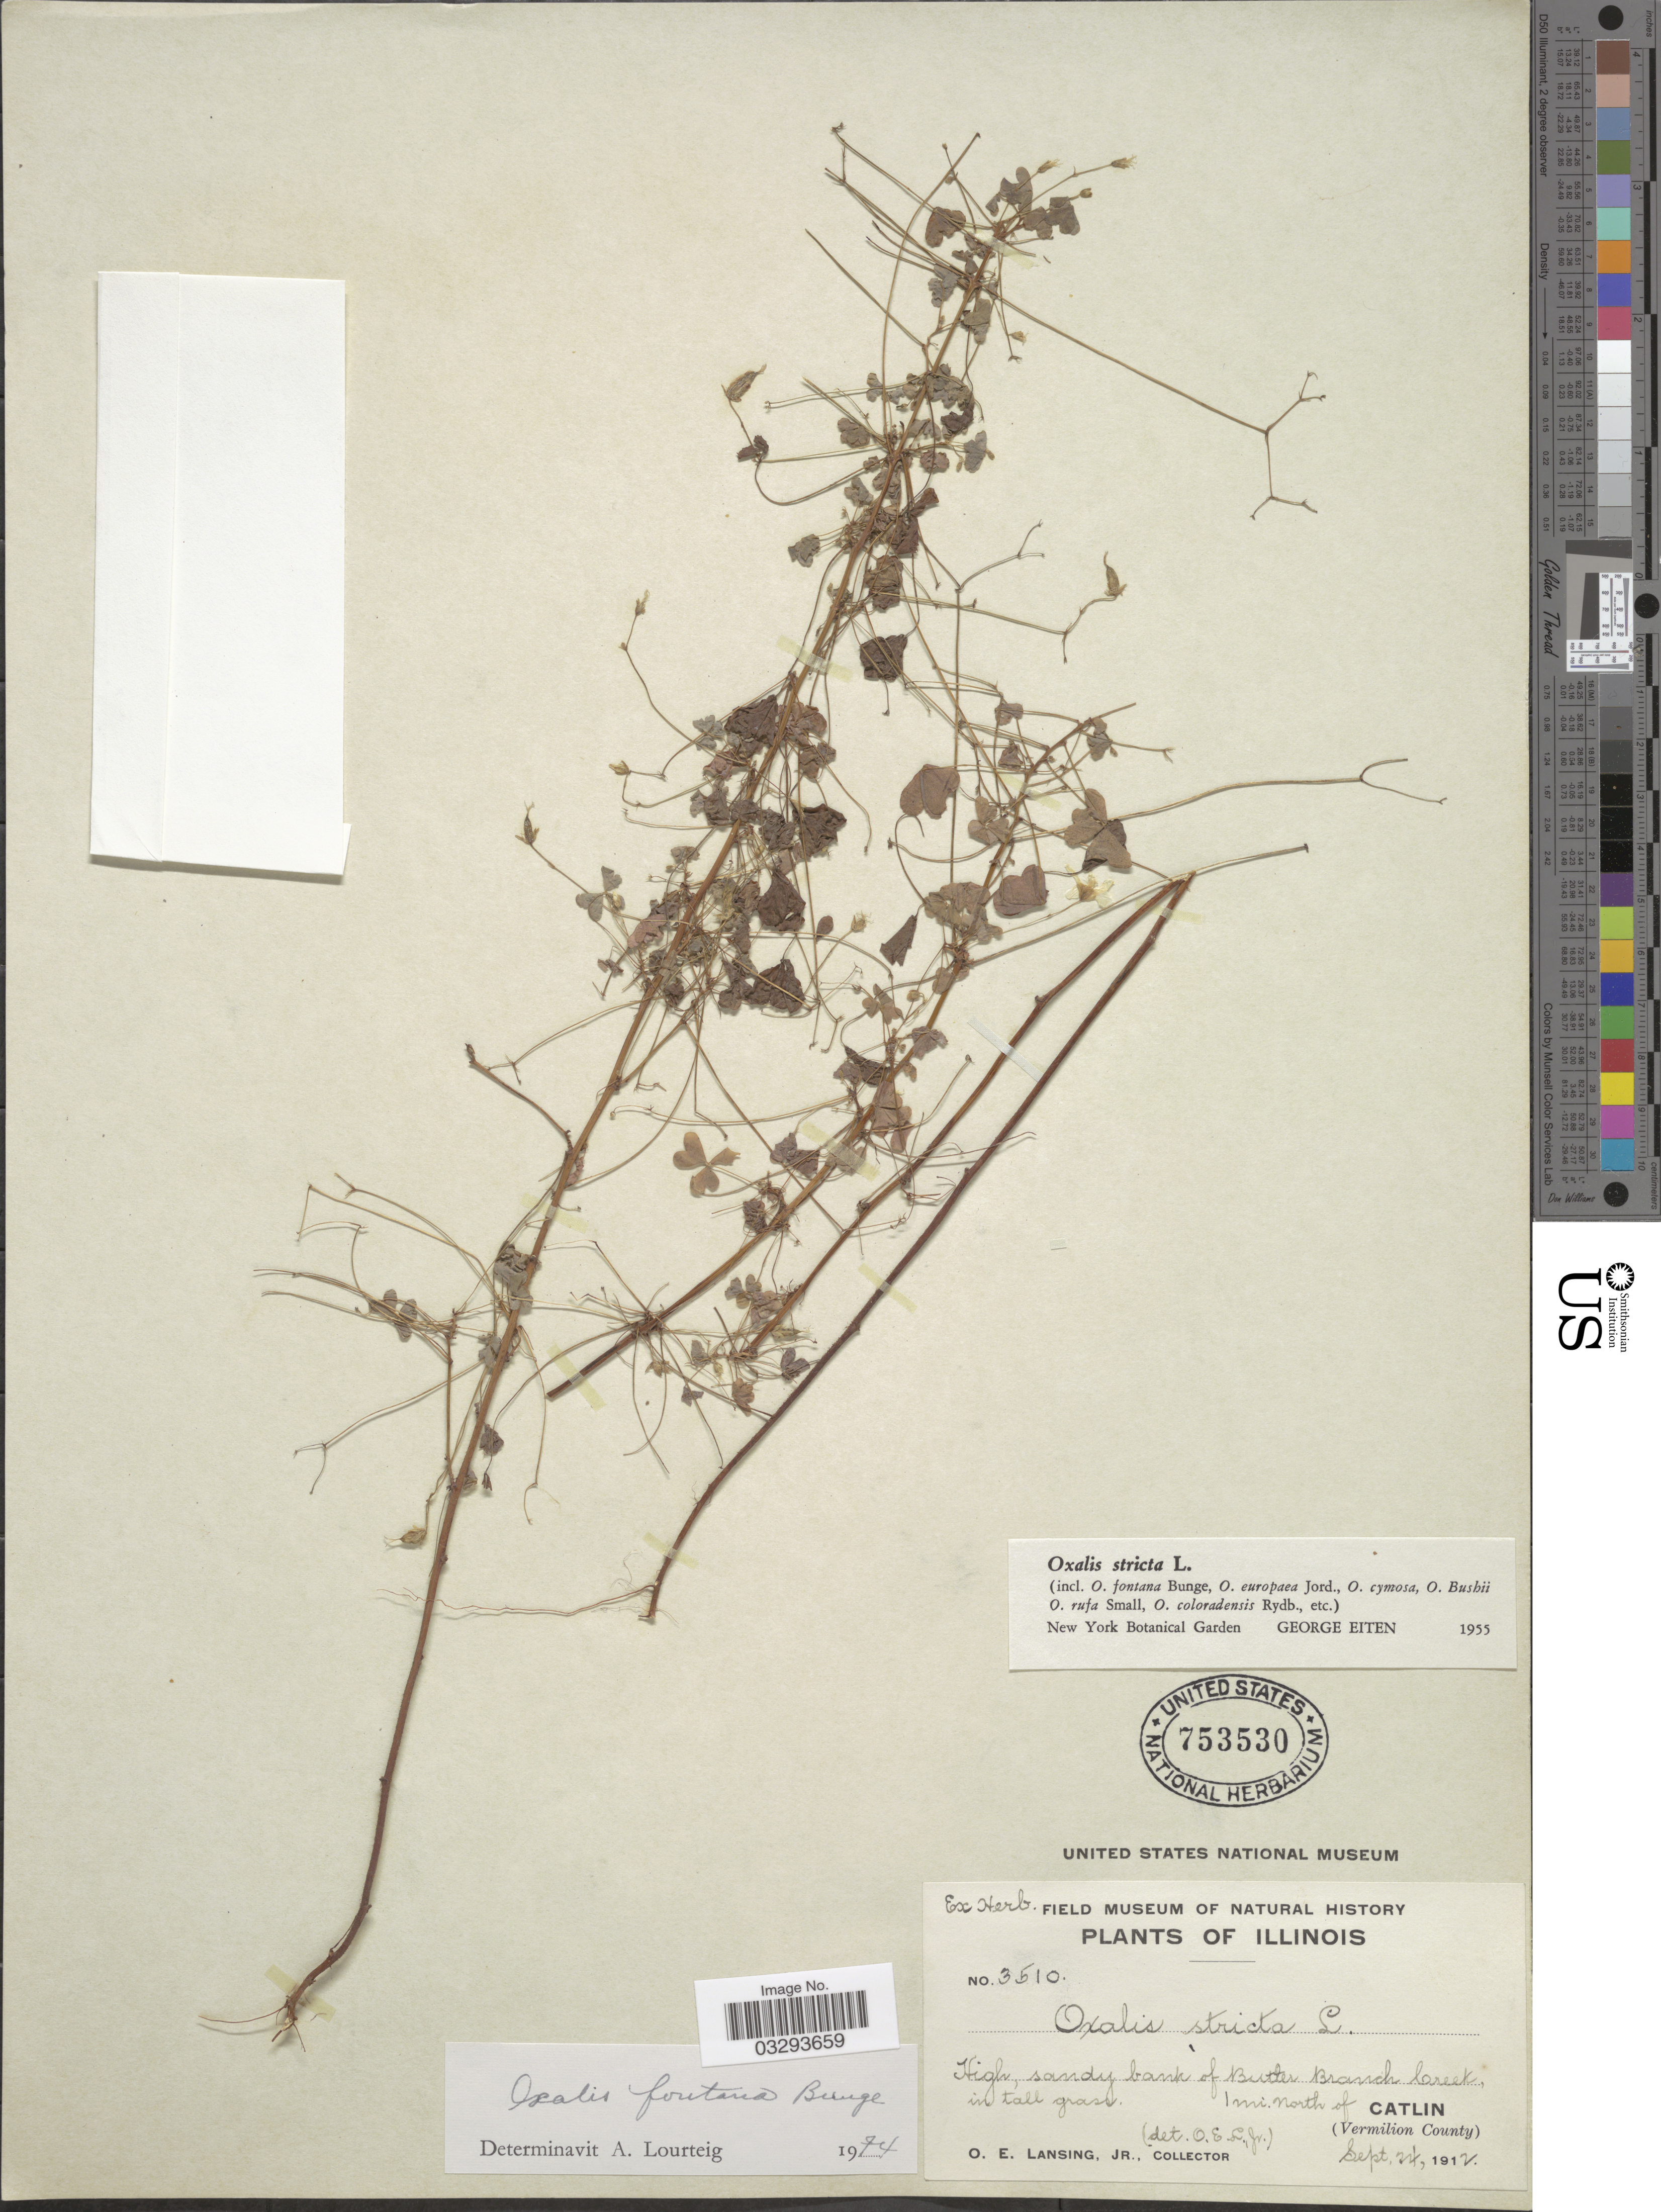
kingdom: Plantae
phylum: Tracheophyta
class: Magnoliopsida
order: Oxalidales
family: Oxalidaceae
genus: Oxalis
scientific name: Oxalis fontana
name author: Bunge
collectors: O. Lansing Jr.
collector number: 3510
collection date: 1912-09-24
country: United States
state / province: Illinois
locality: High, sandy of Butler Branch Creek. 1 mi. north of Catlin (Vermilion County).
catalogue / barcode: US 753530